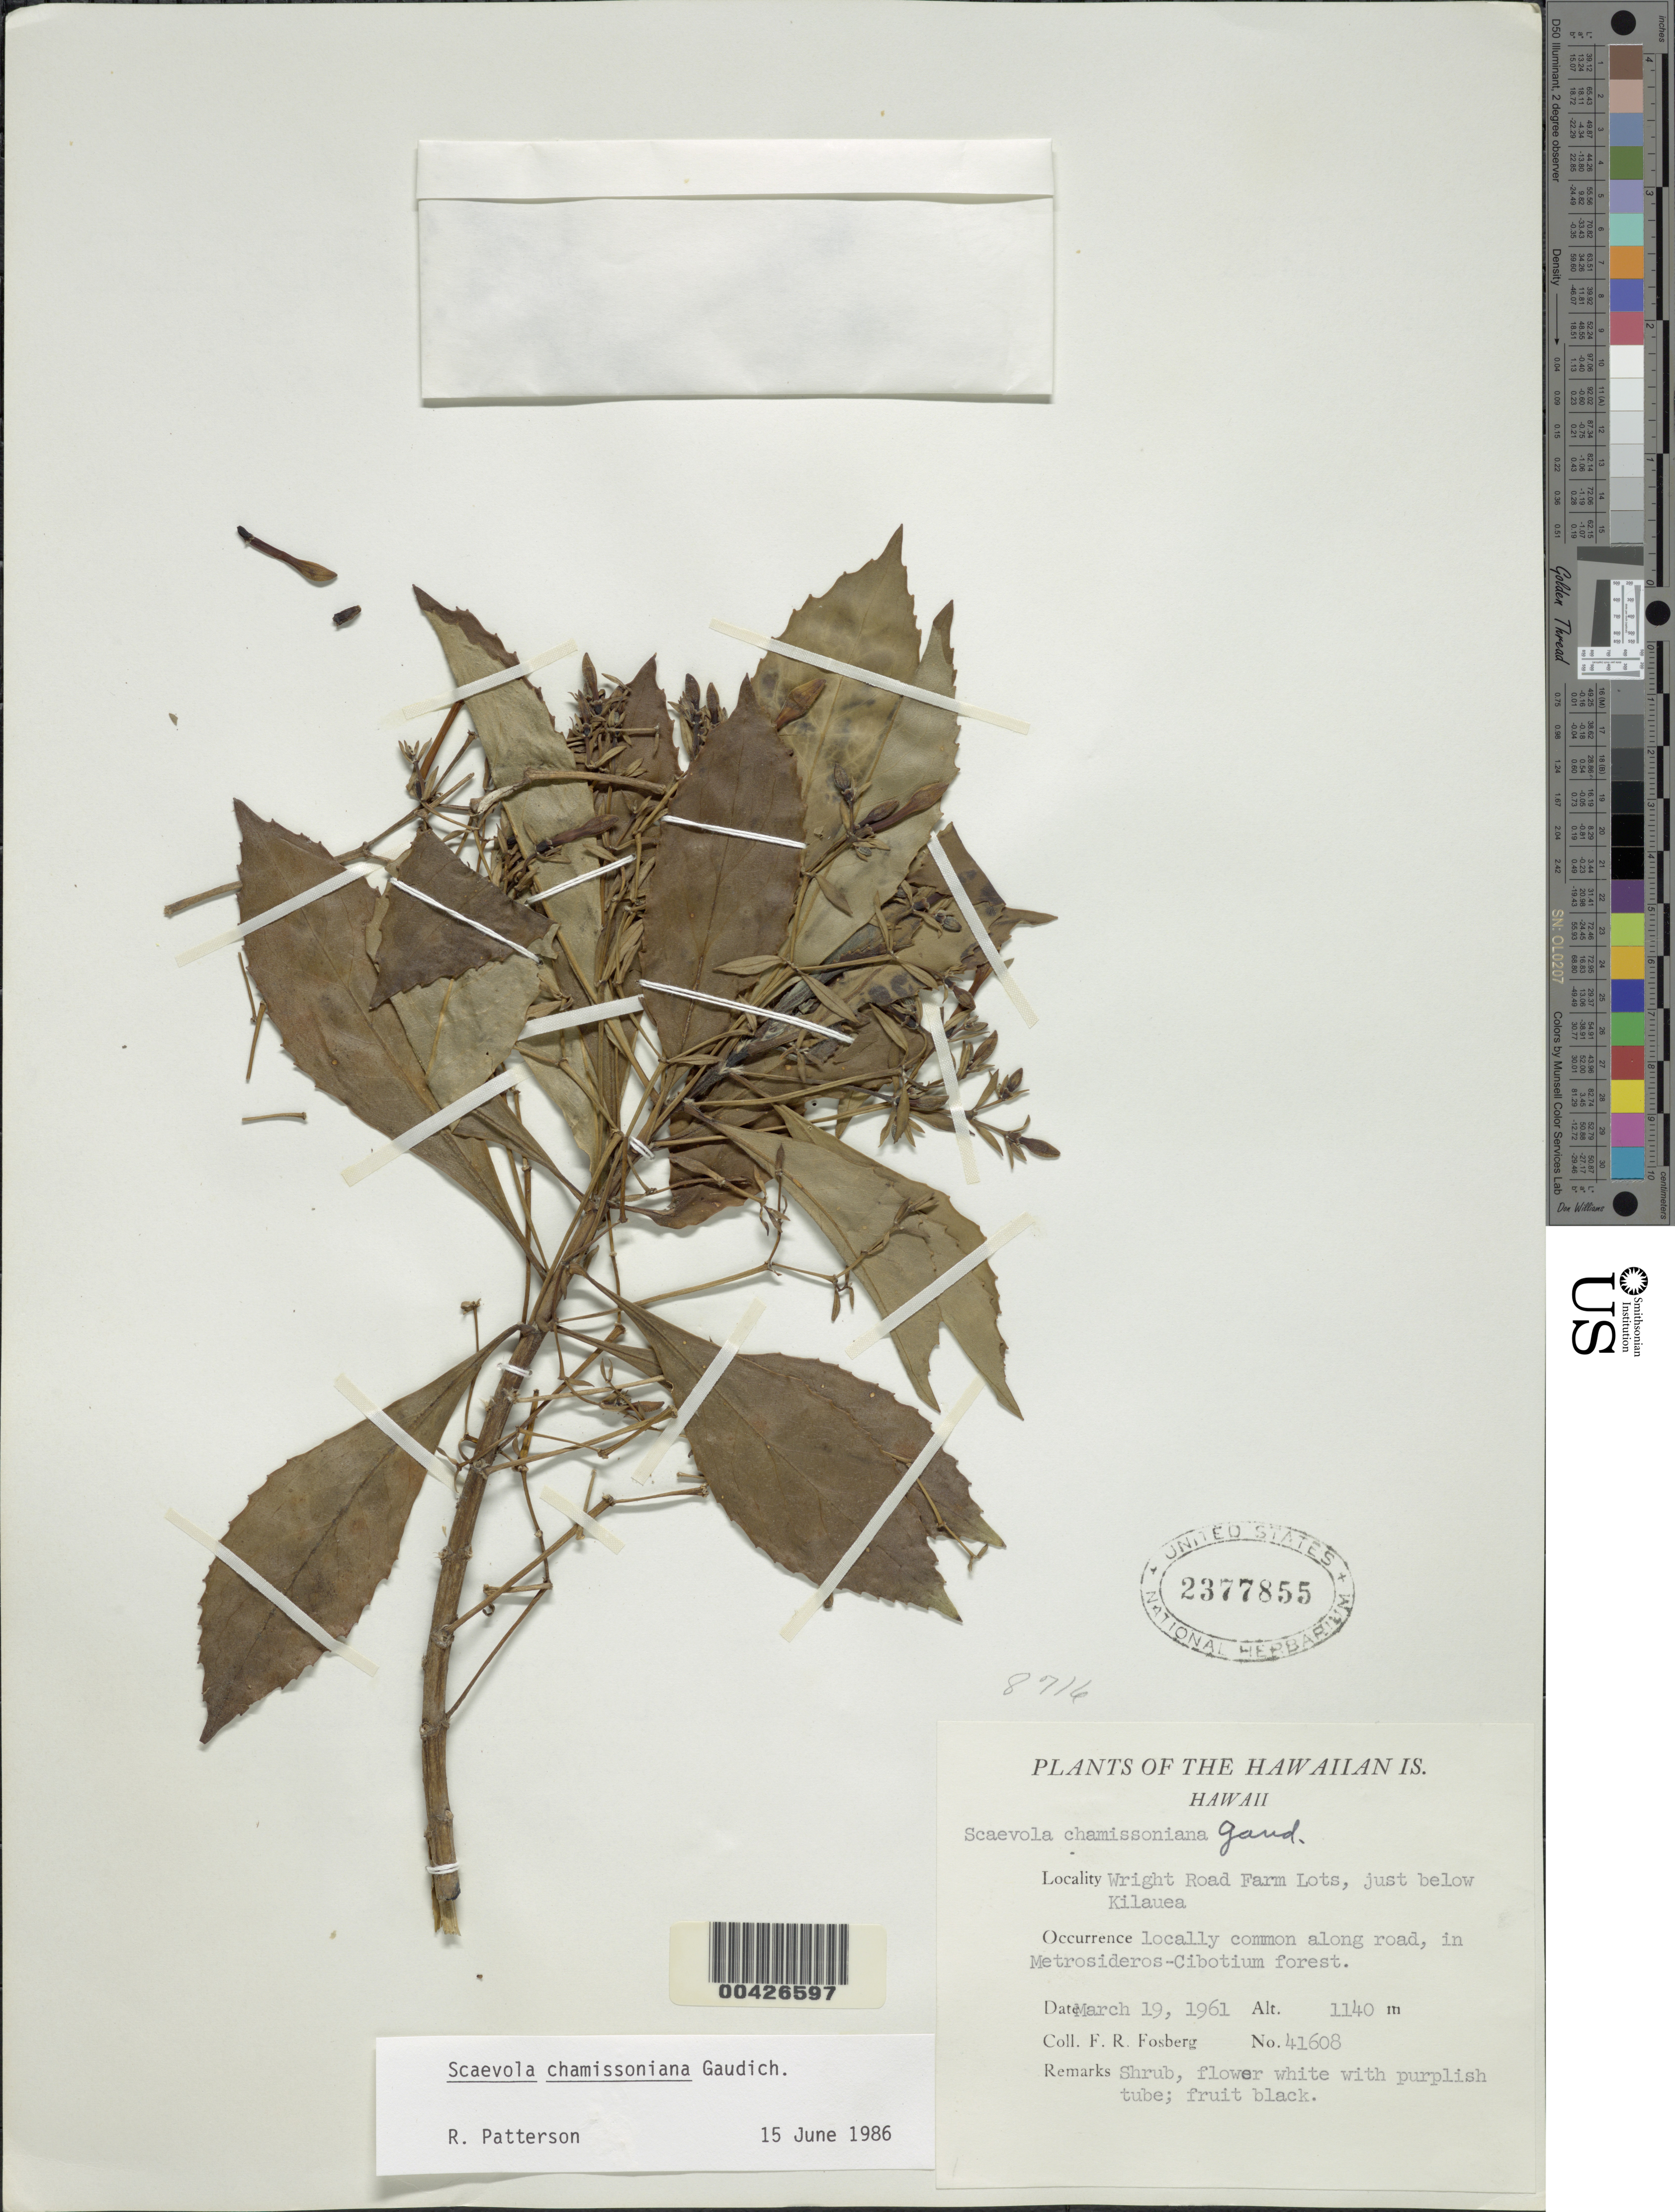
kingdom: Plantae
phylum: Tracheophyta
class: Magnoliopsida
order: Asterales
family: Goodeniaceae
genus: Scaevola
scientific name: Scaevola chamissoniana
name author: Gaudich.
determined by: Patterson, R.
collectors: F. R. Fosberg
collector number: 41608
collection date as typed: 19 Mar 1961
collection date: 1961-03-19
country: United States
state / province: Hawaii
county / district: Hawaii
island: Hawaii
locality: Wright Road Farm Lots, just below Kilauea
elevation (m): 1140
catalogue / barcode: US 2377855